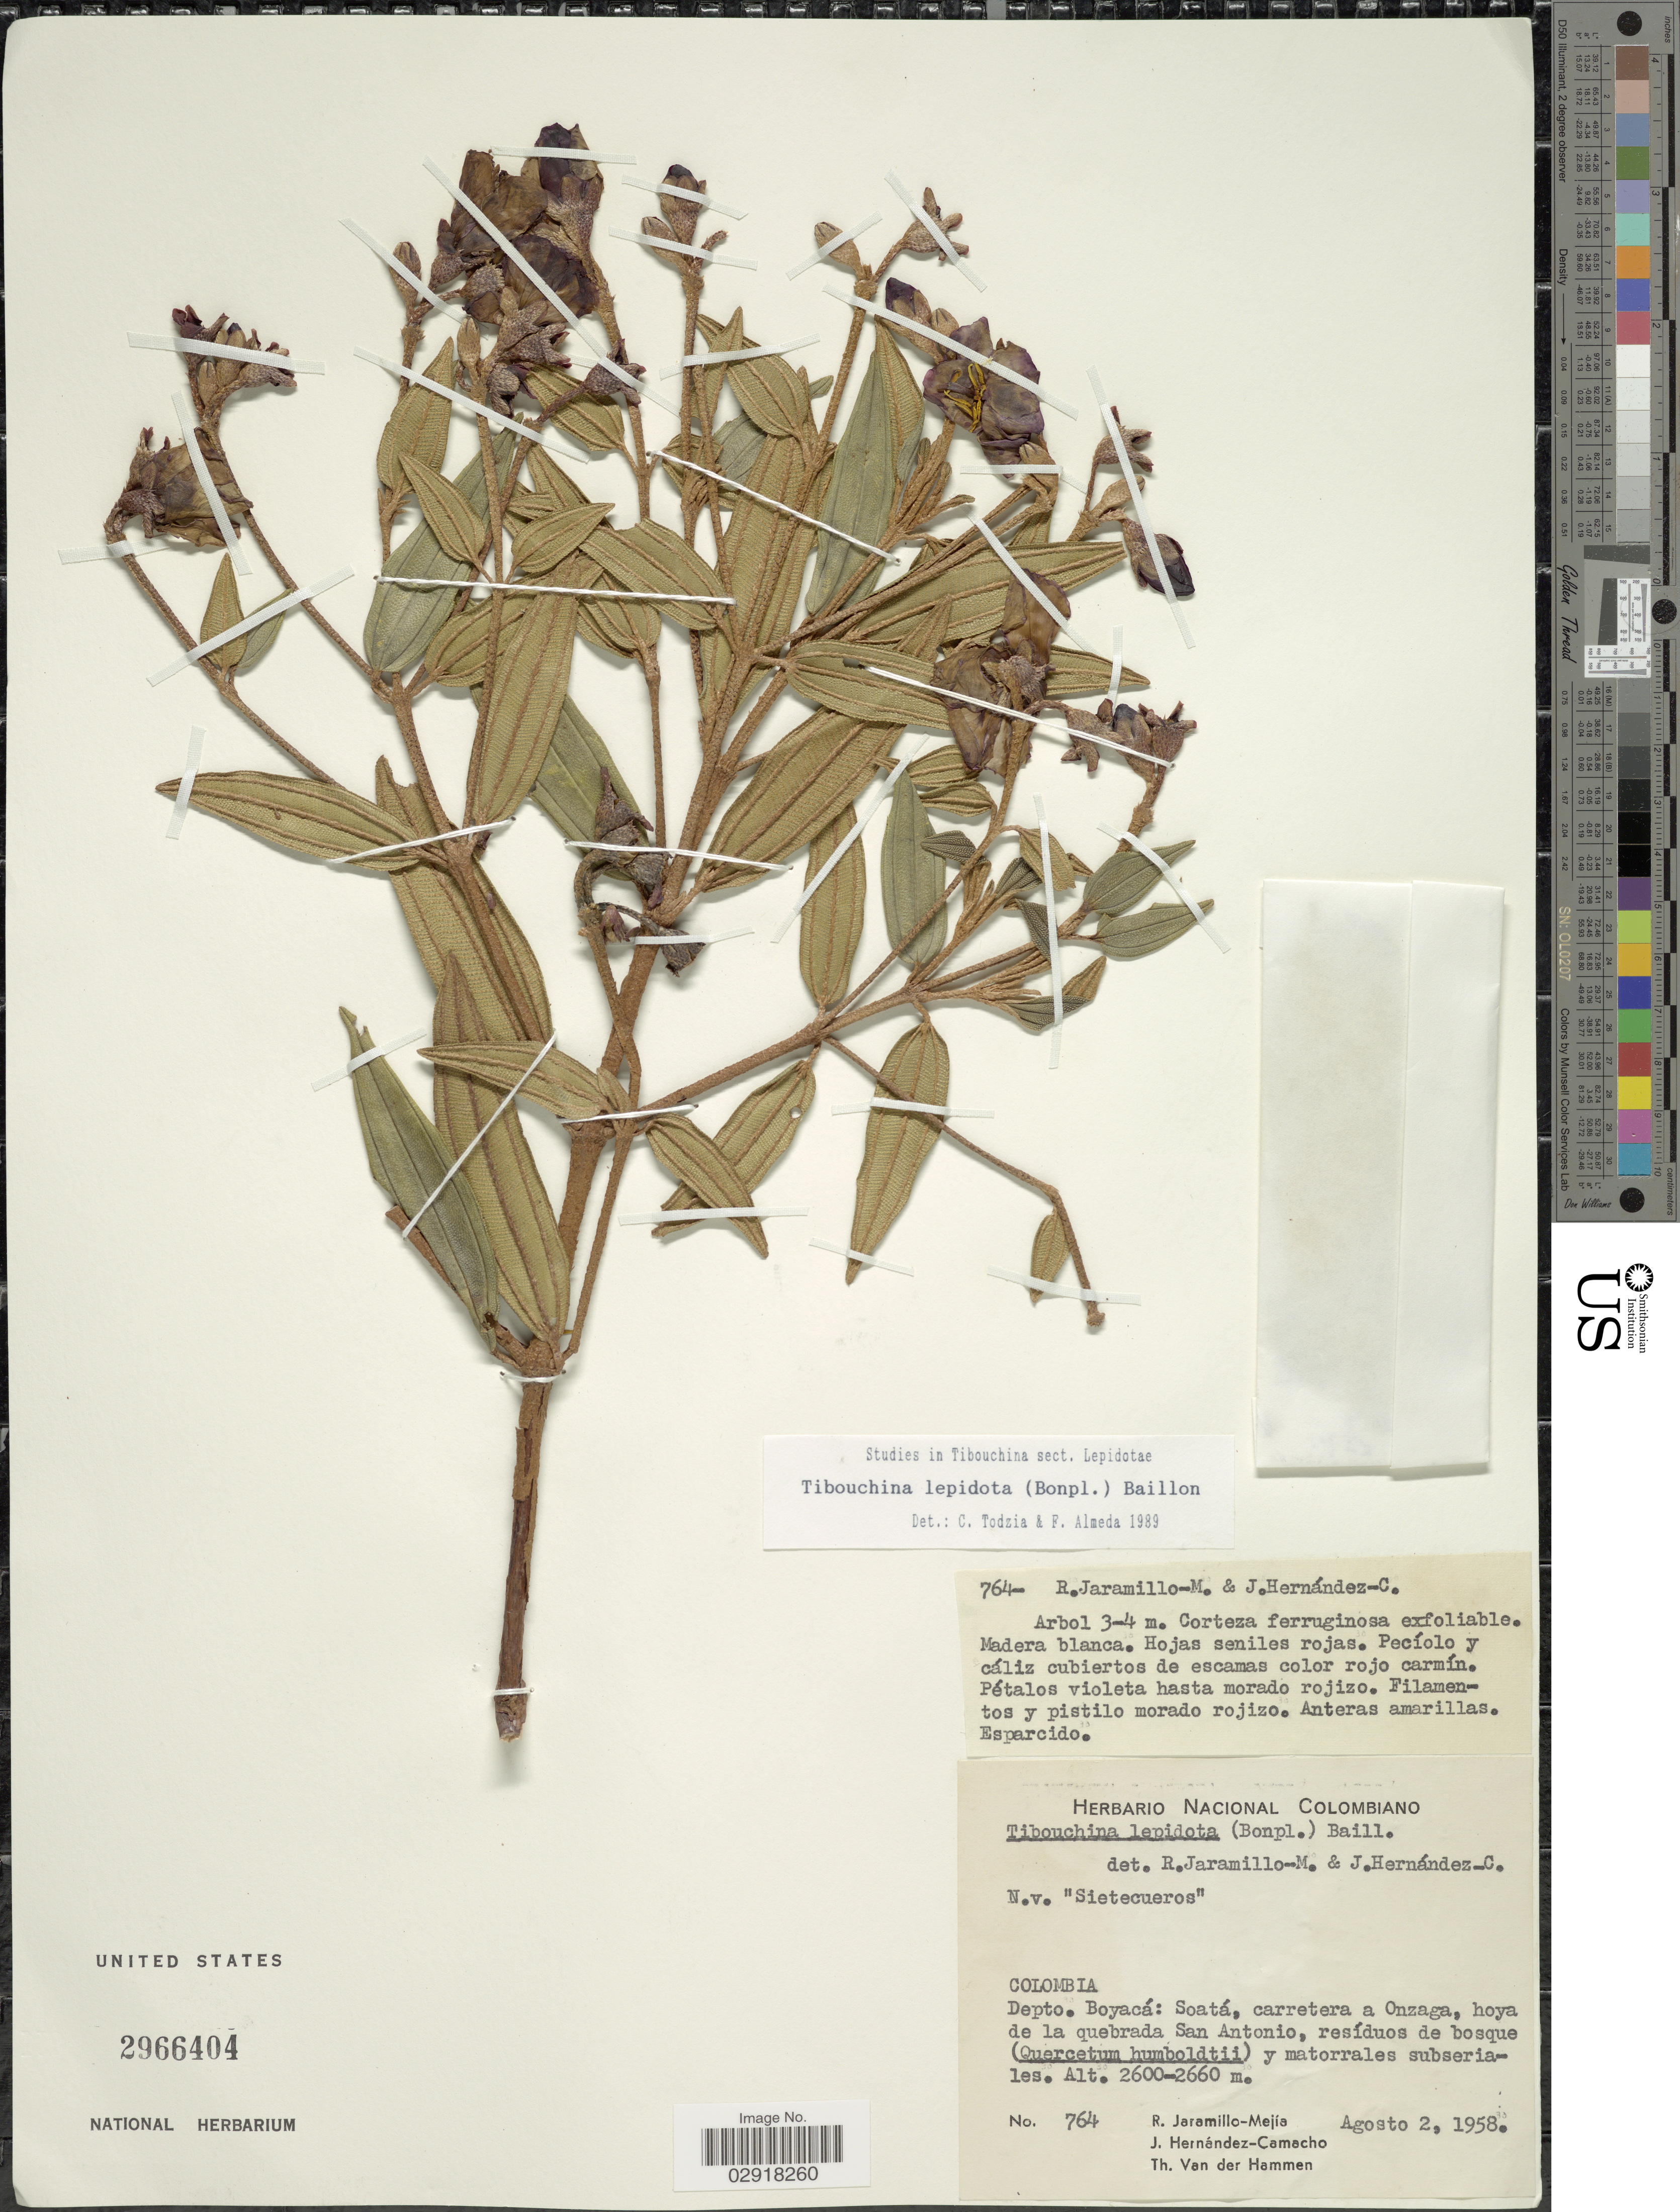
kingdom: Plantae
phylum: Tracheophyta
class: Magnoliopsida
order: Myrtales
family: Melastomataceae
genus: Andesanthus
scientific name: Andesanthus lepidotus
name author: (Humb. & Bonpl.) P.J.F. Guim. & Michelang.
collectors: R. Jaramillo M., J. Hernández-Camacho & T. Van der Hammen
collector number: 764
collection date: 1958-08-02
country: Colombia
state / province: Boyacá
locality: Depto. Boyacá: Soatá, carretera a Onzaga, hoya de la quebrada San Antonio.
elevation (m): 2600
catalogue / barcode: US 2966404